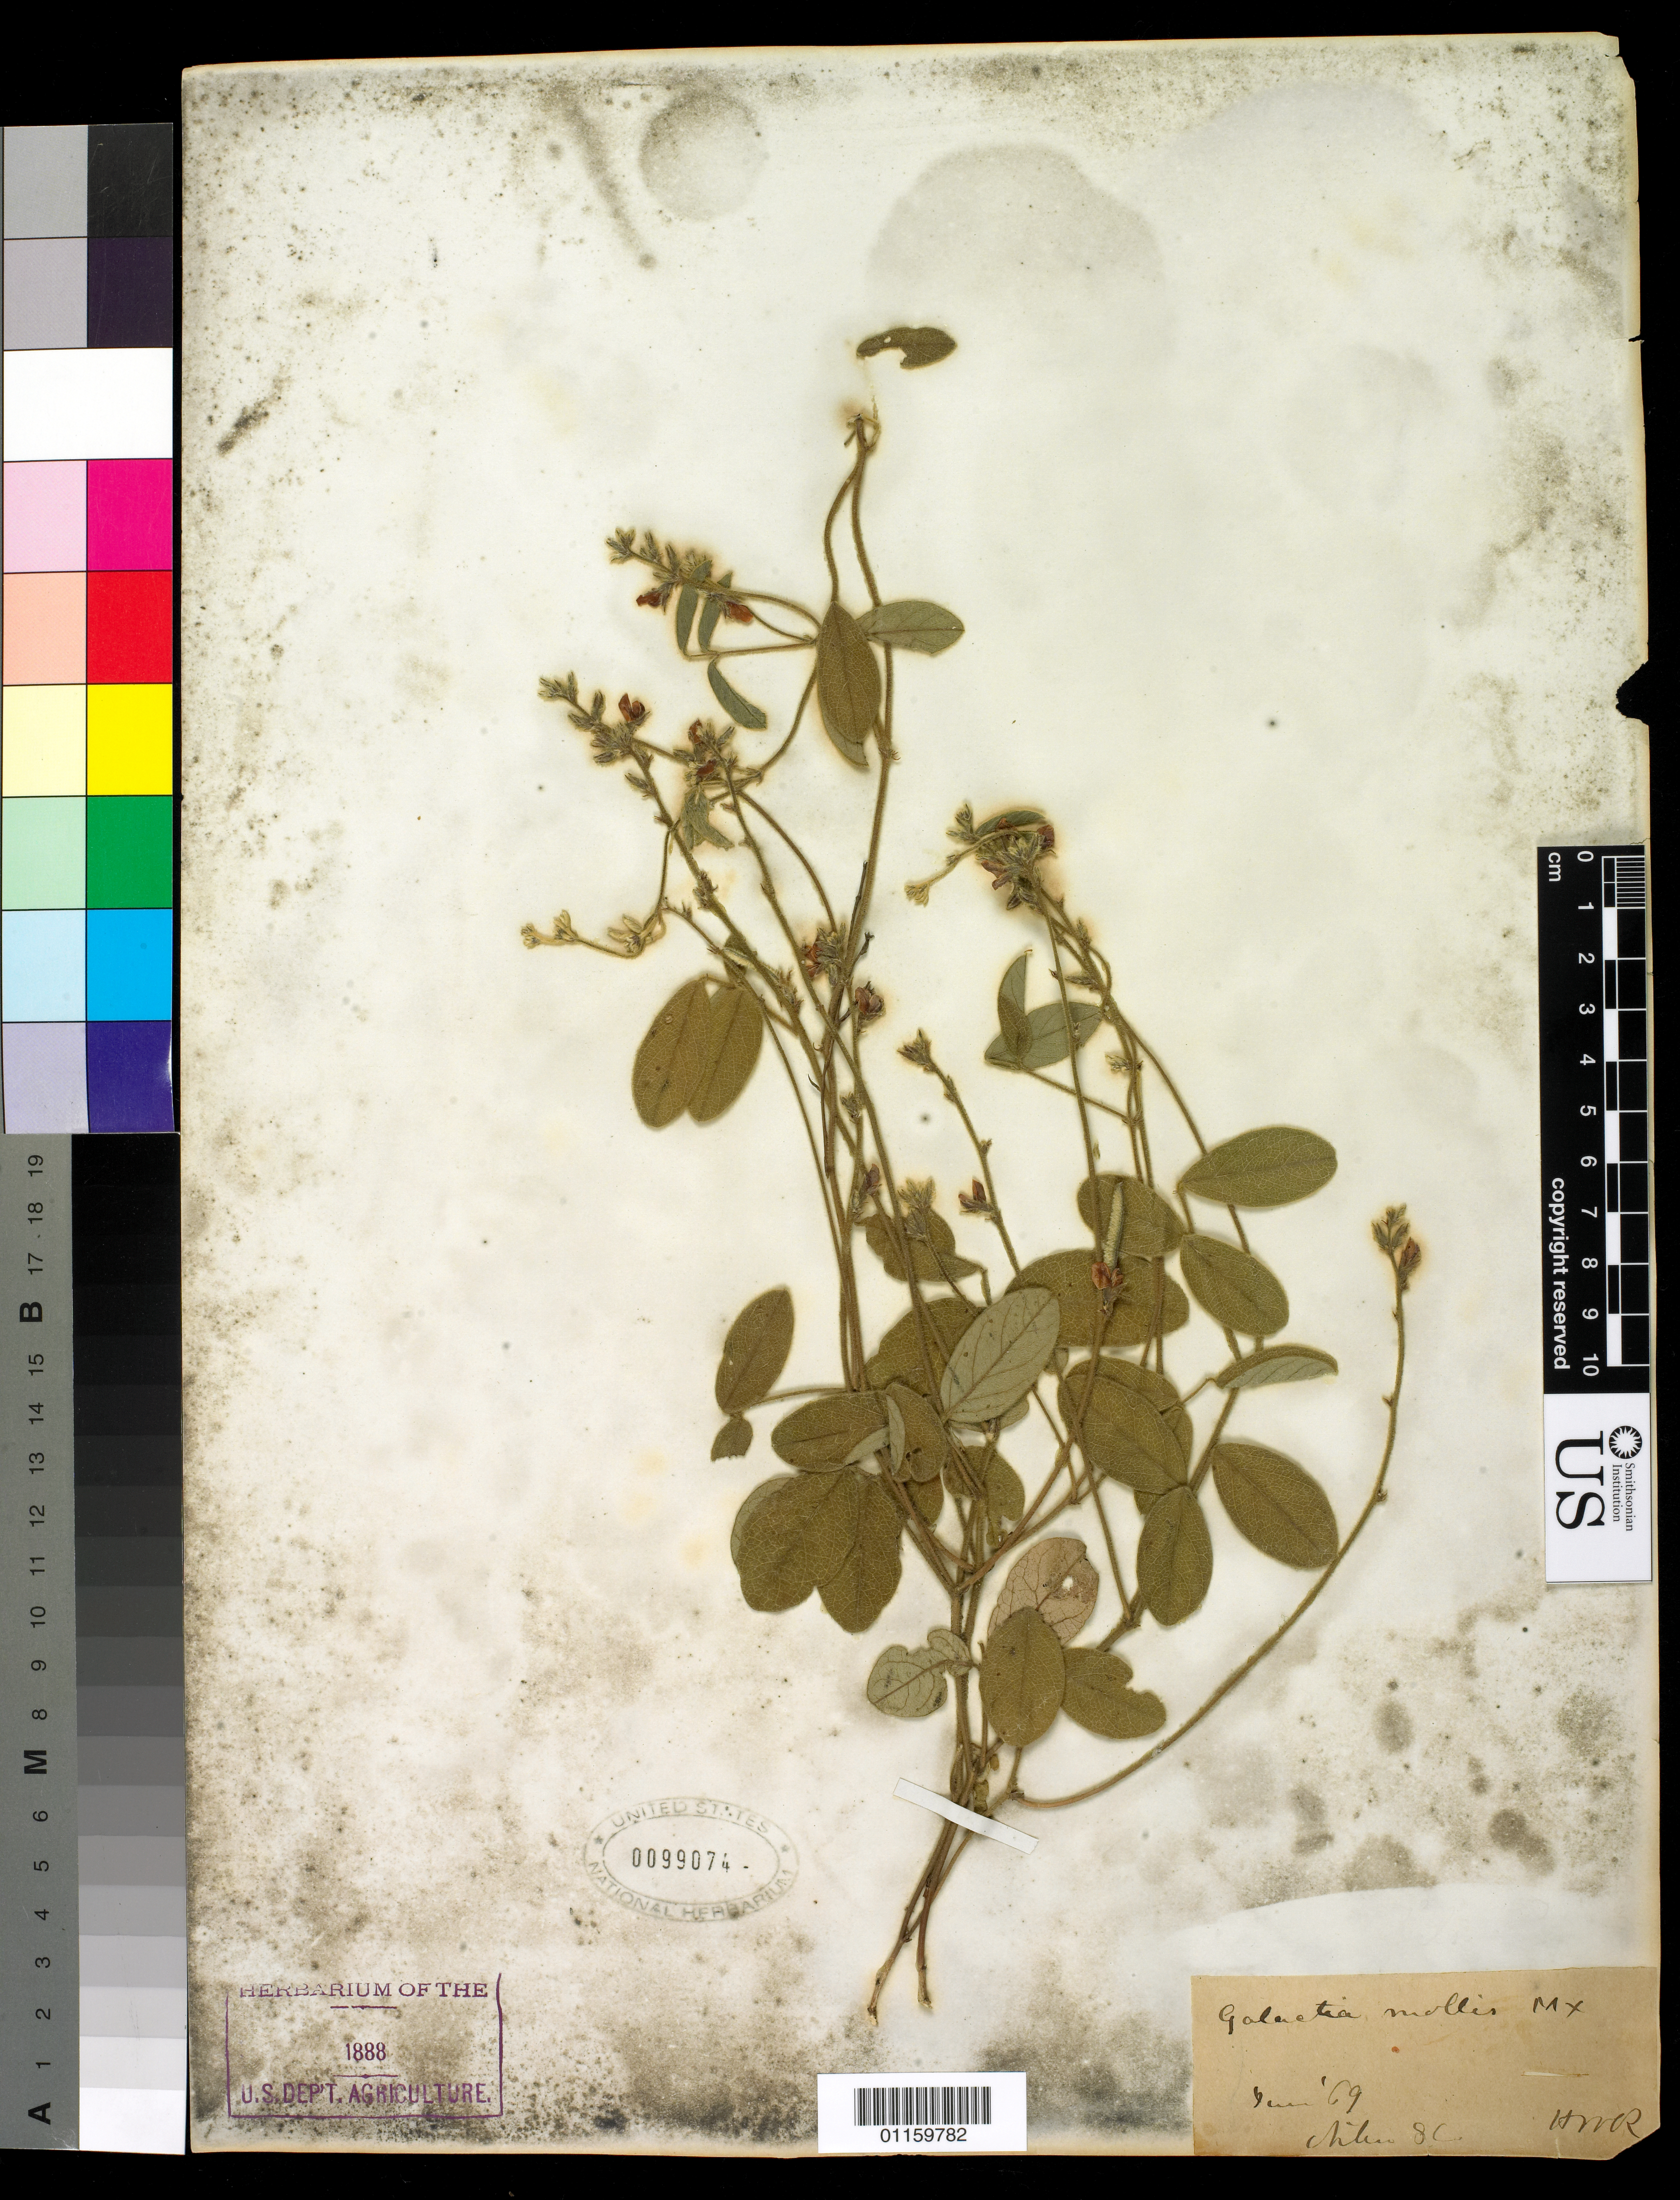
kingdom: Plantae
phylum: Tracheophyta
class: Magnoliopsida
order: Fabales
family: Fabaceae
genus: Galactia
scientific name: Galactia mollis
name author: Michx.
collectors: H. Raceval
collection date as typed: Jun 1869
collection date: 1869-06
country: United States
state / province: South Carolina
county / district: Aiken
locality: Aiken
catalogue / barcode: US 99074